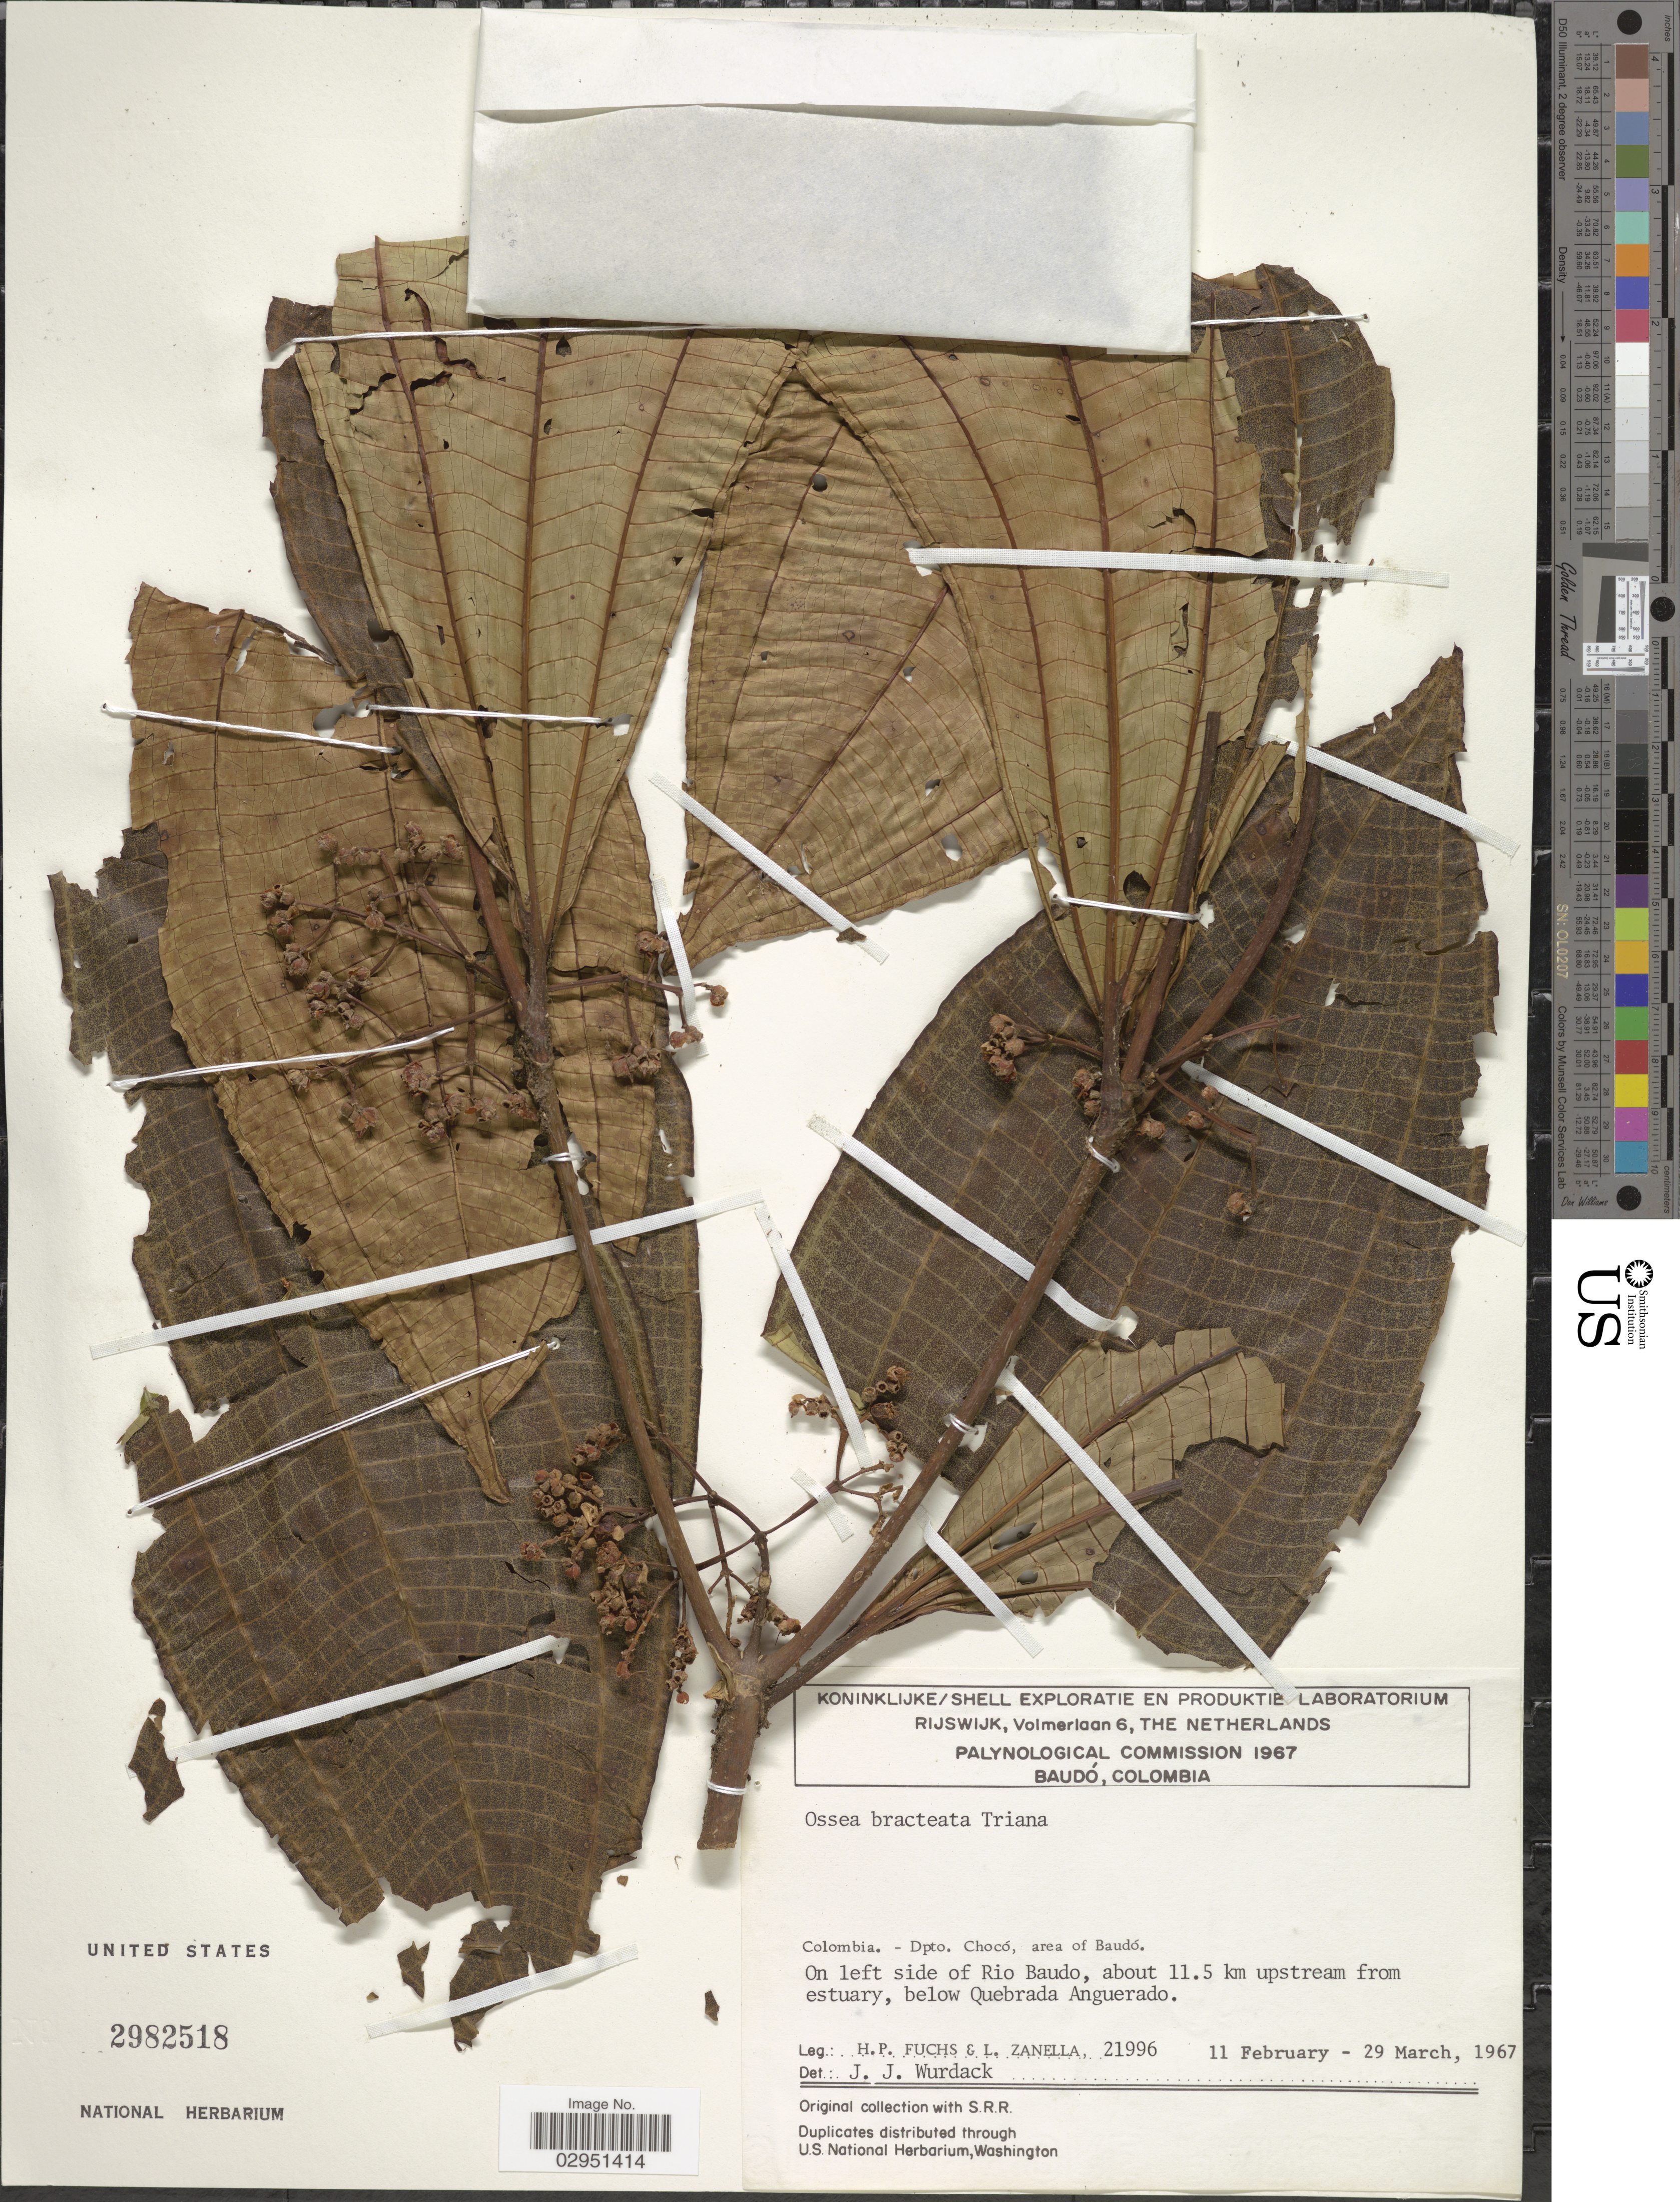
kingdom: Plantae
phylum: Tracheophyta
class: Magnoliopsida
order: Myrtales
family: Melastomataceae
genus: Ossaea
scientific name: Ossaea bracteata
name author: Triana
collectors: H. P. Fuchs & L. Zanella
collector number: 21996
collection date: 1967-02-11/1967-03-29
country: Colombia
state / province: Chocó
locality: Dpto. Chocó, area of Baudó, On left side of Rio Baudo, about 11.5 km upstream from estuary, below Quebrada Anguerado.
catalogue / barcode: US 2982518